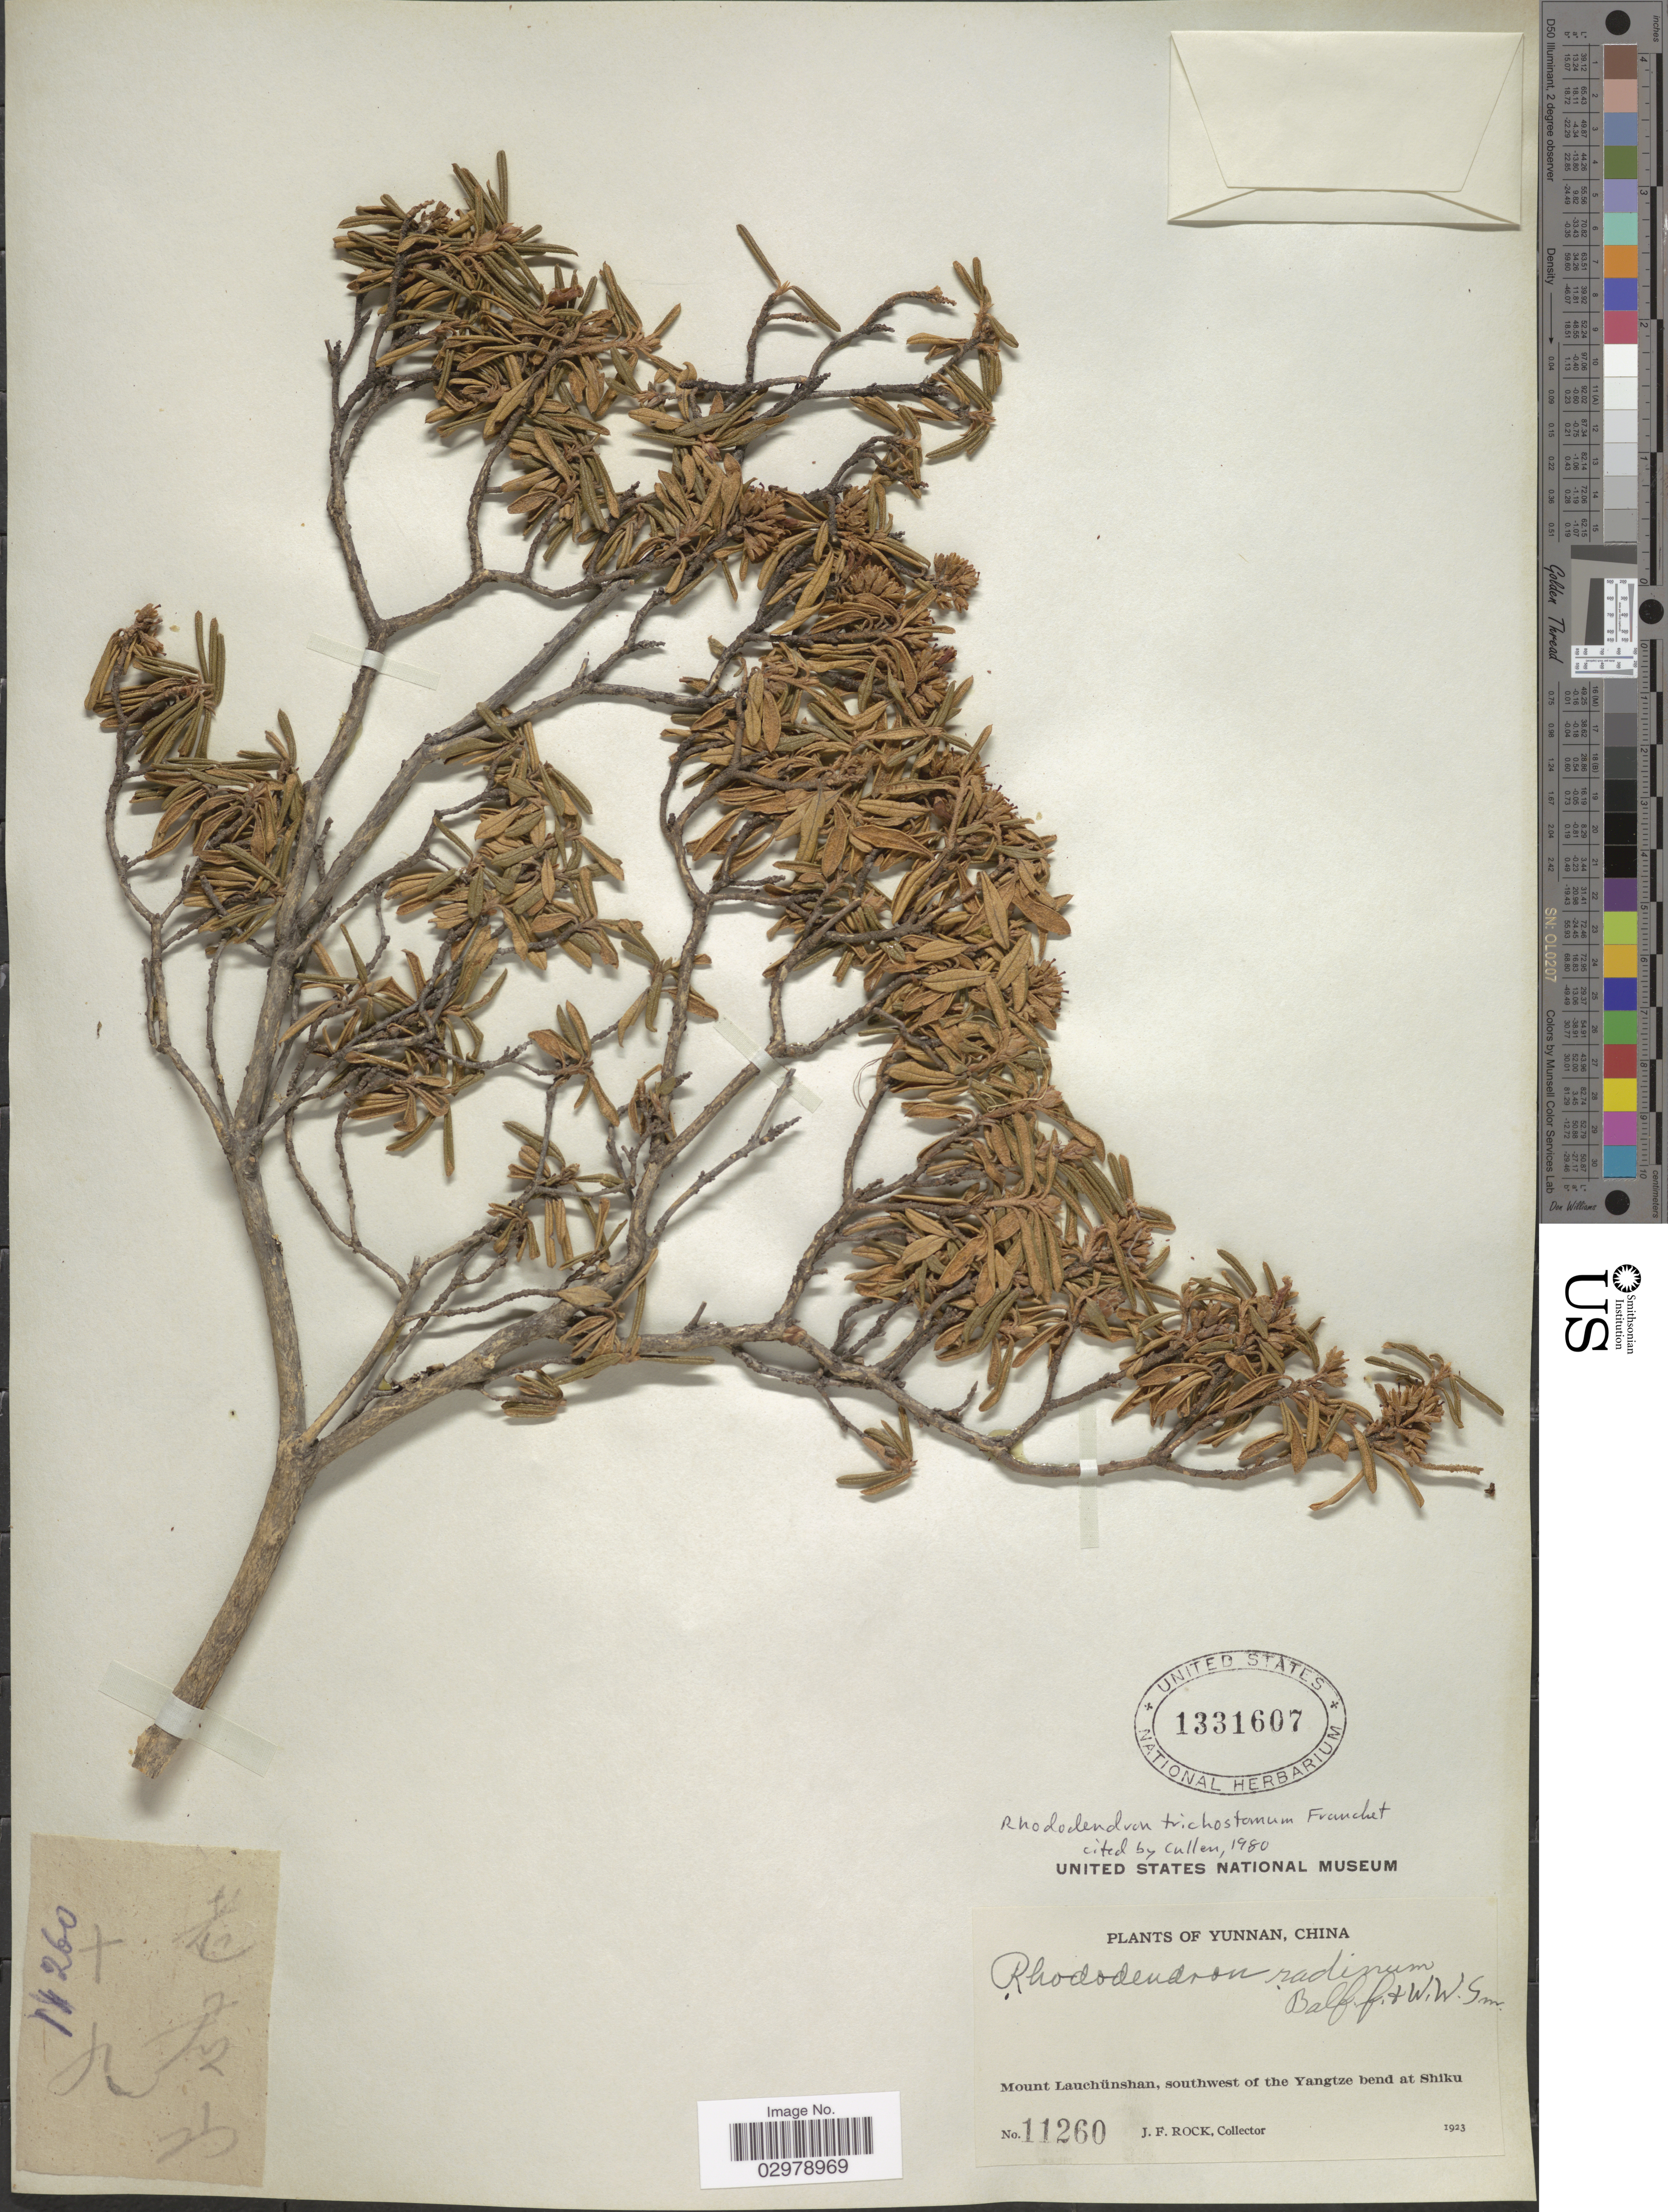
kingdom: Plantae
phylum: Tracheophyta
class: Magnoliopsida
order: Ericales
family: Ericaceae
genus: Rhododendron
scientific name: Rhododendron trichostomum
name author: Franch.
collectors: J. Rock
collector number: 11260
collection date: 1923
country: China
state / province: Yunnan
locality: Mount Lauchünshan, southwest of the Yangtze bend at Shiku.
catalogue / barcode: US 1331607